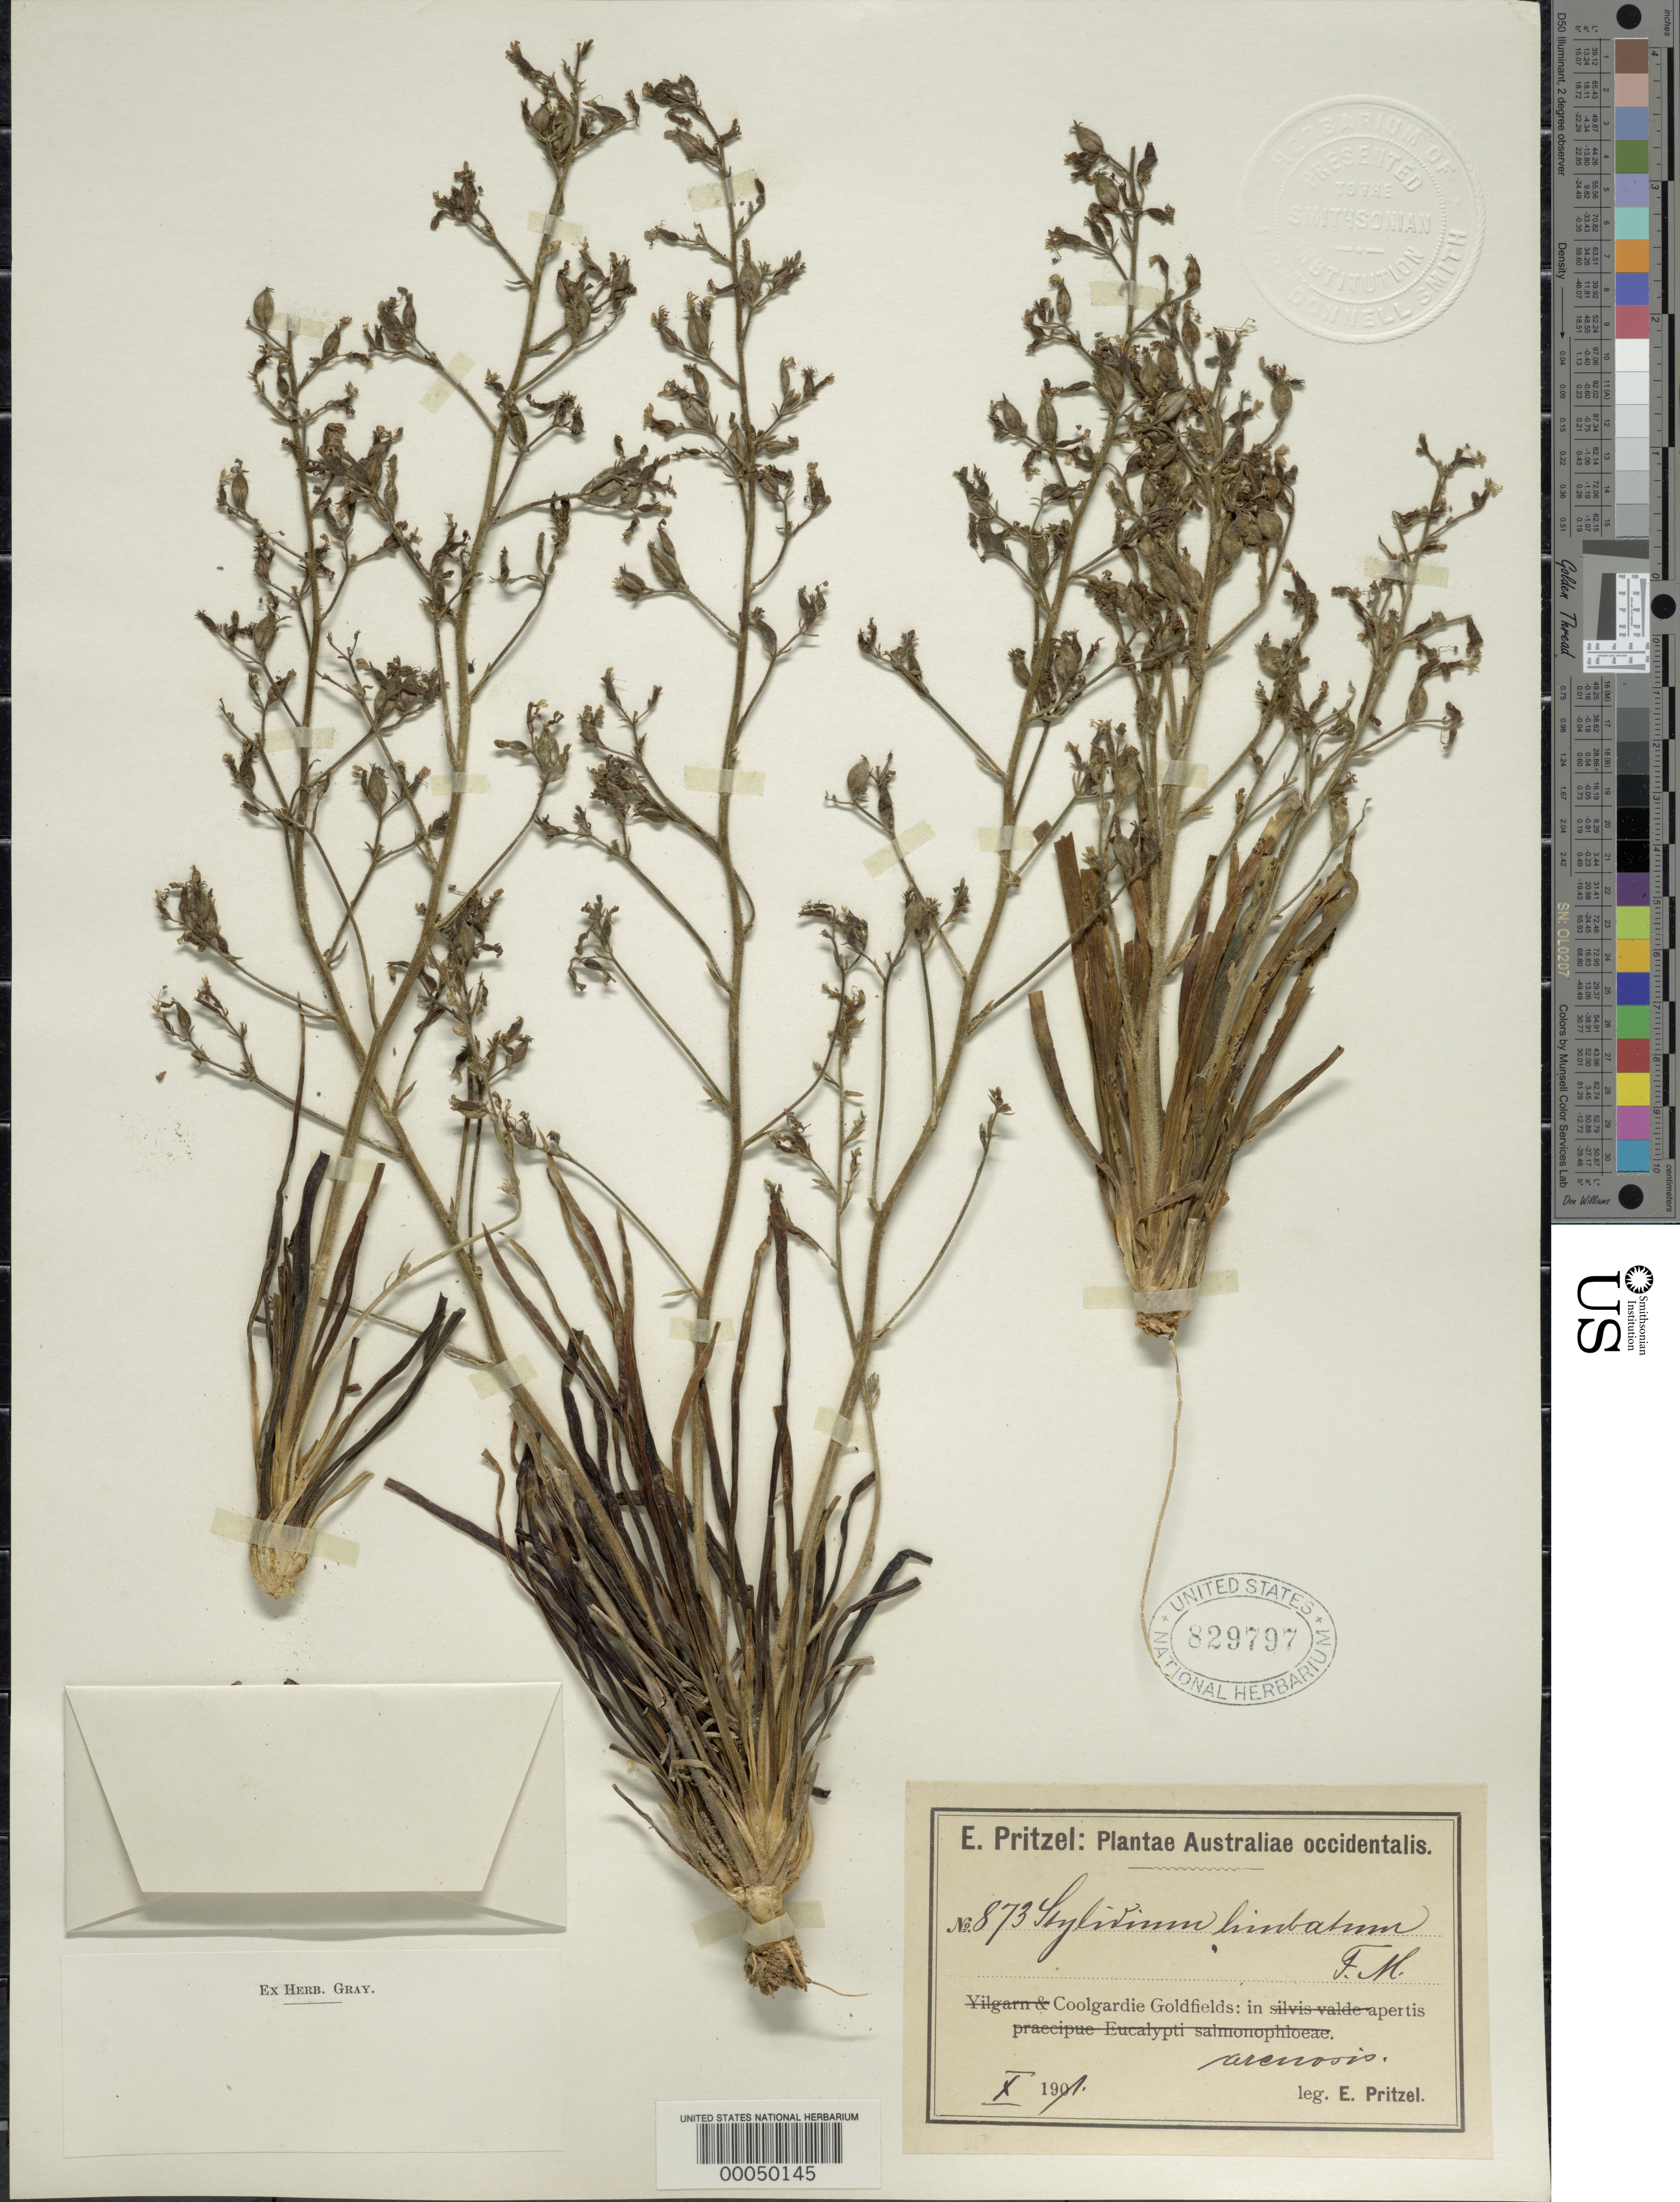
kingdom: Plantae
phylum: Tracheophyta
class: Magnoliopsida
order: Asterales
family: Stylidiaceae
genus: Stylidium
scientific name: Stylidium limbatum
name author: F. Muell.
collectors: E. G. Pritzel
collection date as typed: Oct 1901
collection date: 1901-10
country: Australia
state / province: Western Australia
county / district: Coolgardie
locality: Coolgardie goldfields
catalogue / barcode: US 829797